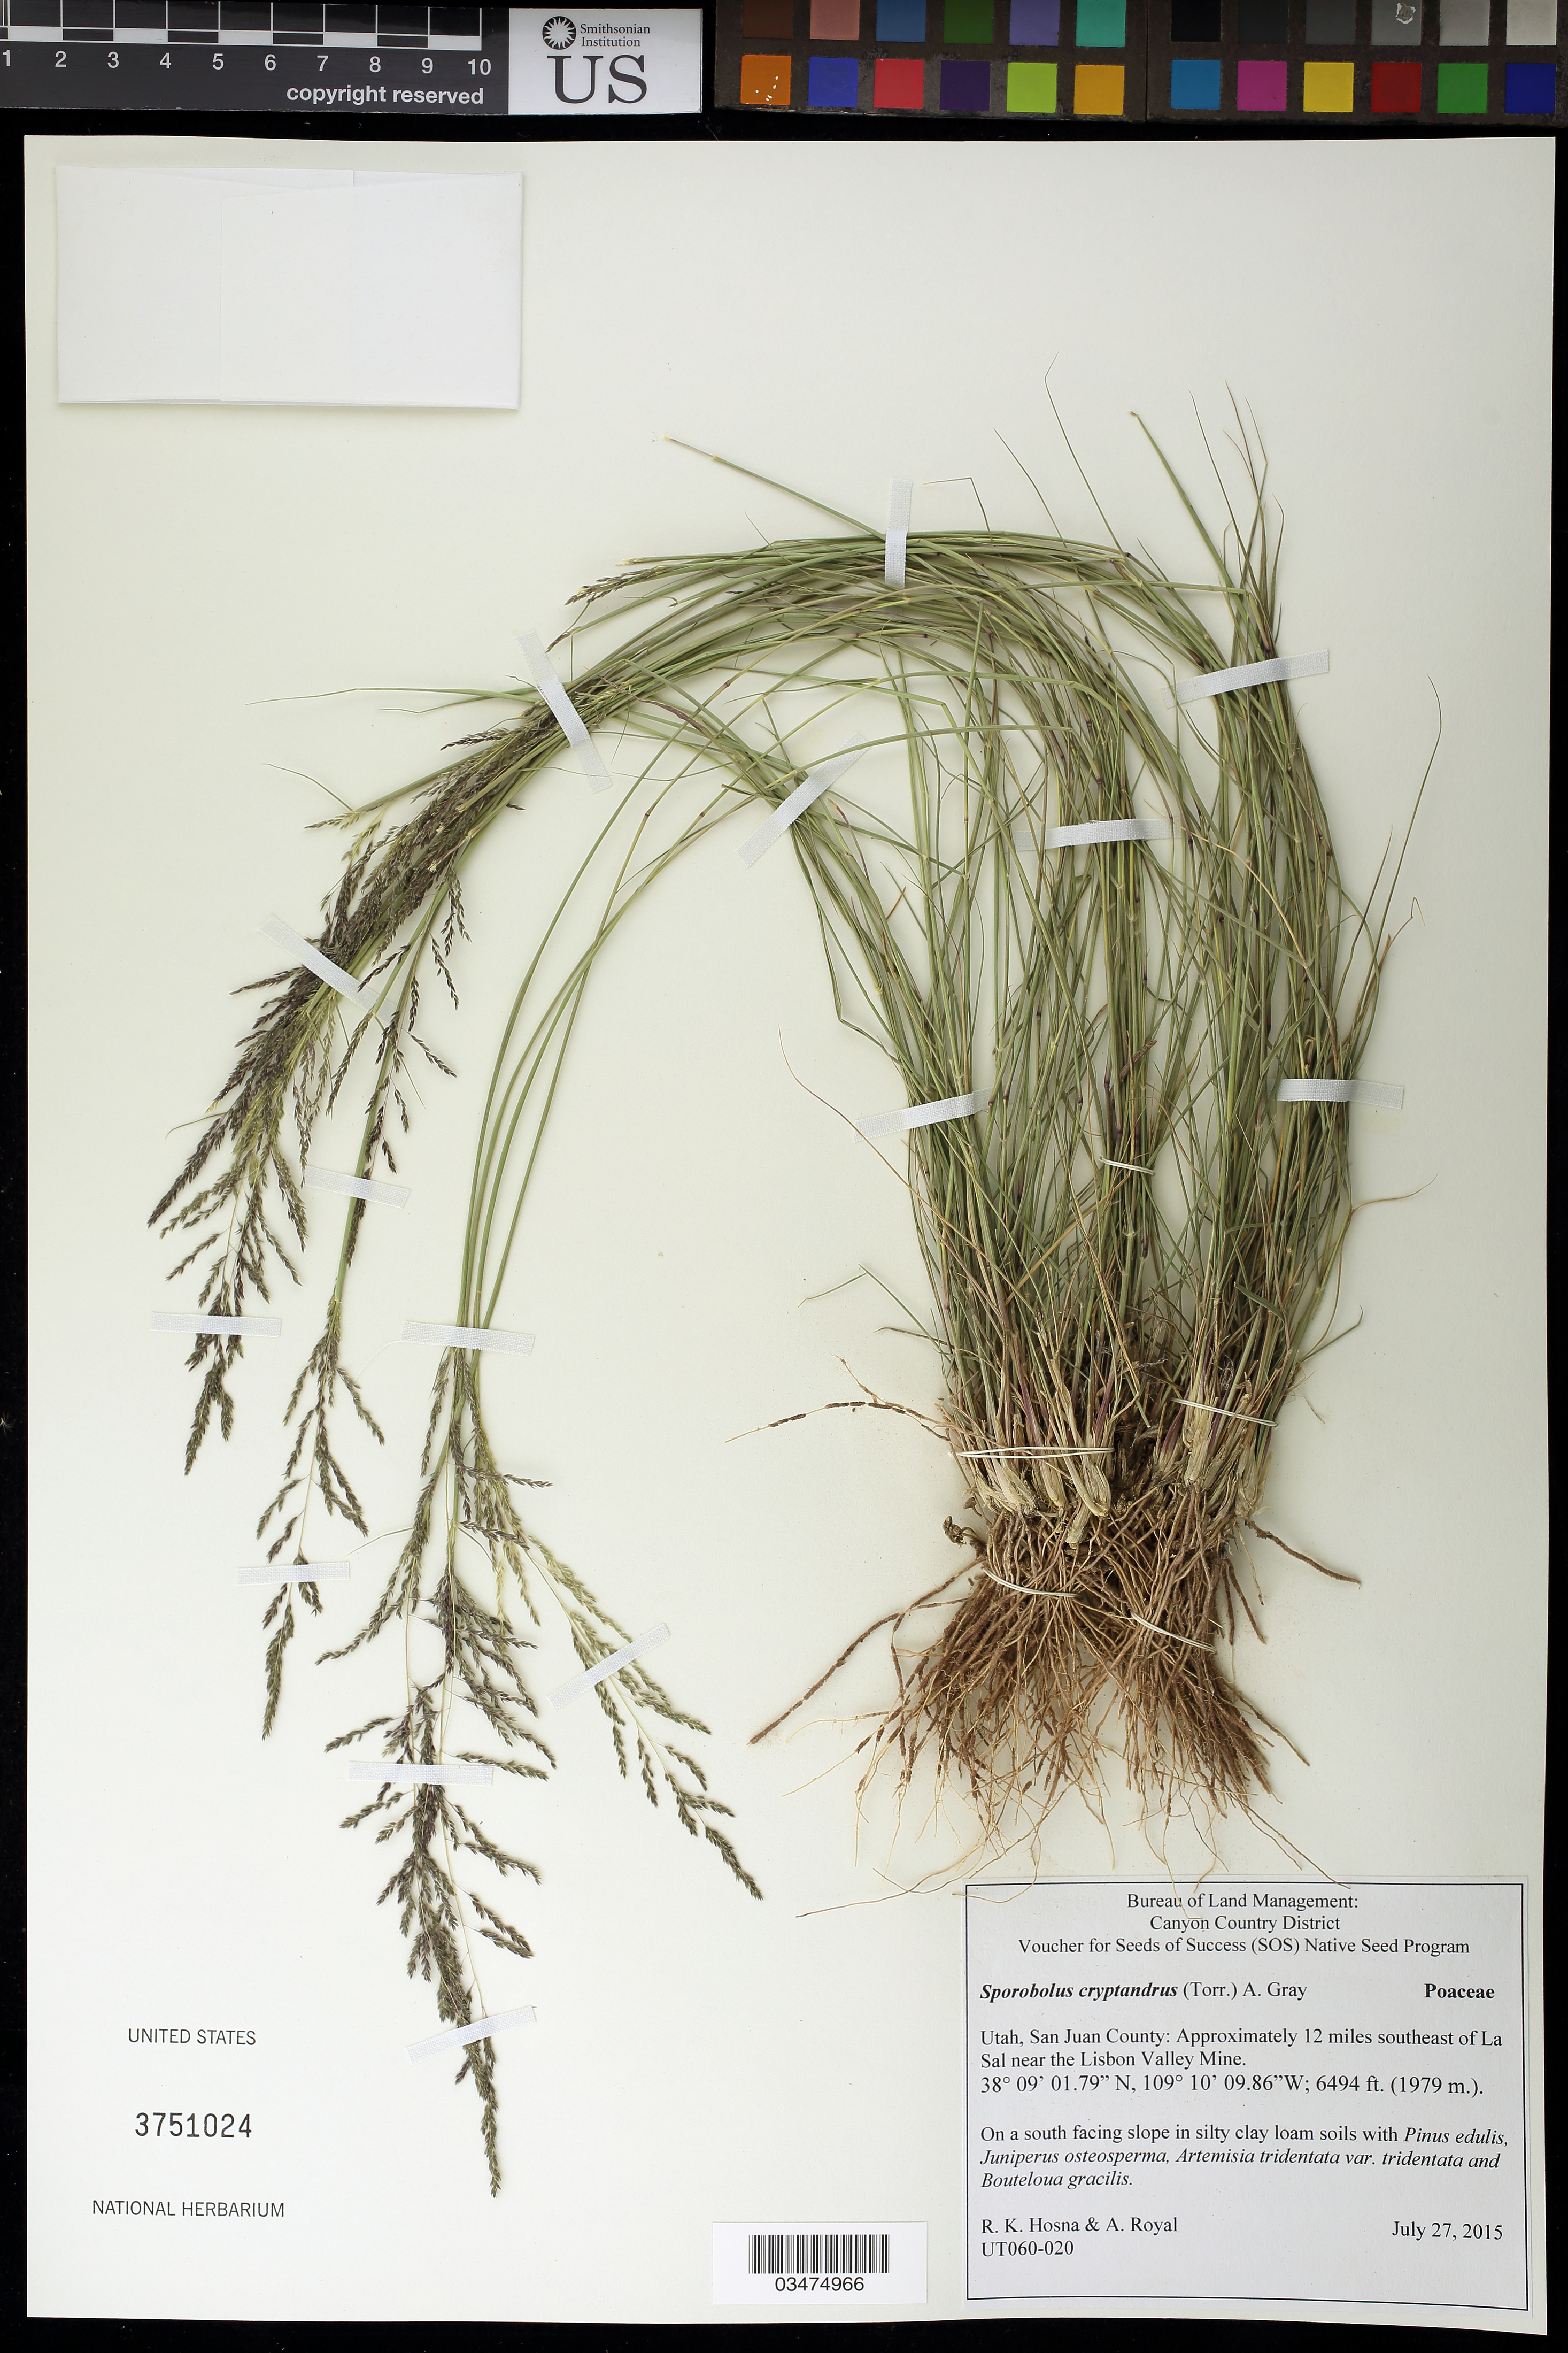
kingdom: Plantae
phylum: Tracheophyta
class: Liliopsida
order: Poales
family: Poaceae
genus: Sporobolus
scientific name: Sporobolus cryptandrus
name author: (Torr.) A. Gray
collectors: R. Hosna & A. Royal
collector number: UT060-020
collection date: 2015-07-27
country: United States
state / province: Utah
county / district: San Juan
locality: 12 mi. SE of La Sal near Lisbon Valley Mine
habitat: Silty clay loam soils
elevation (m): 1979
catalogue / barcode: US 3751024